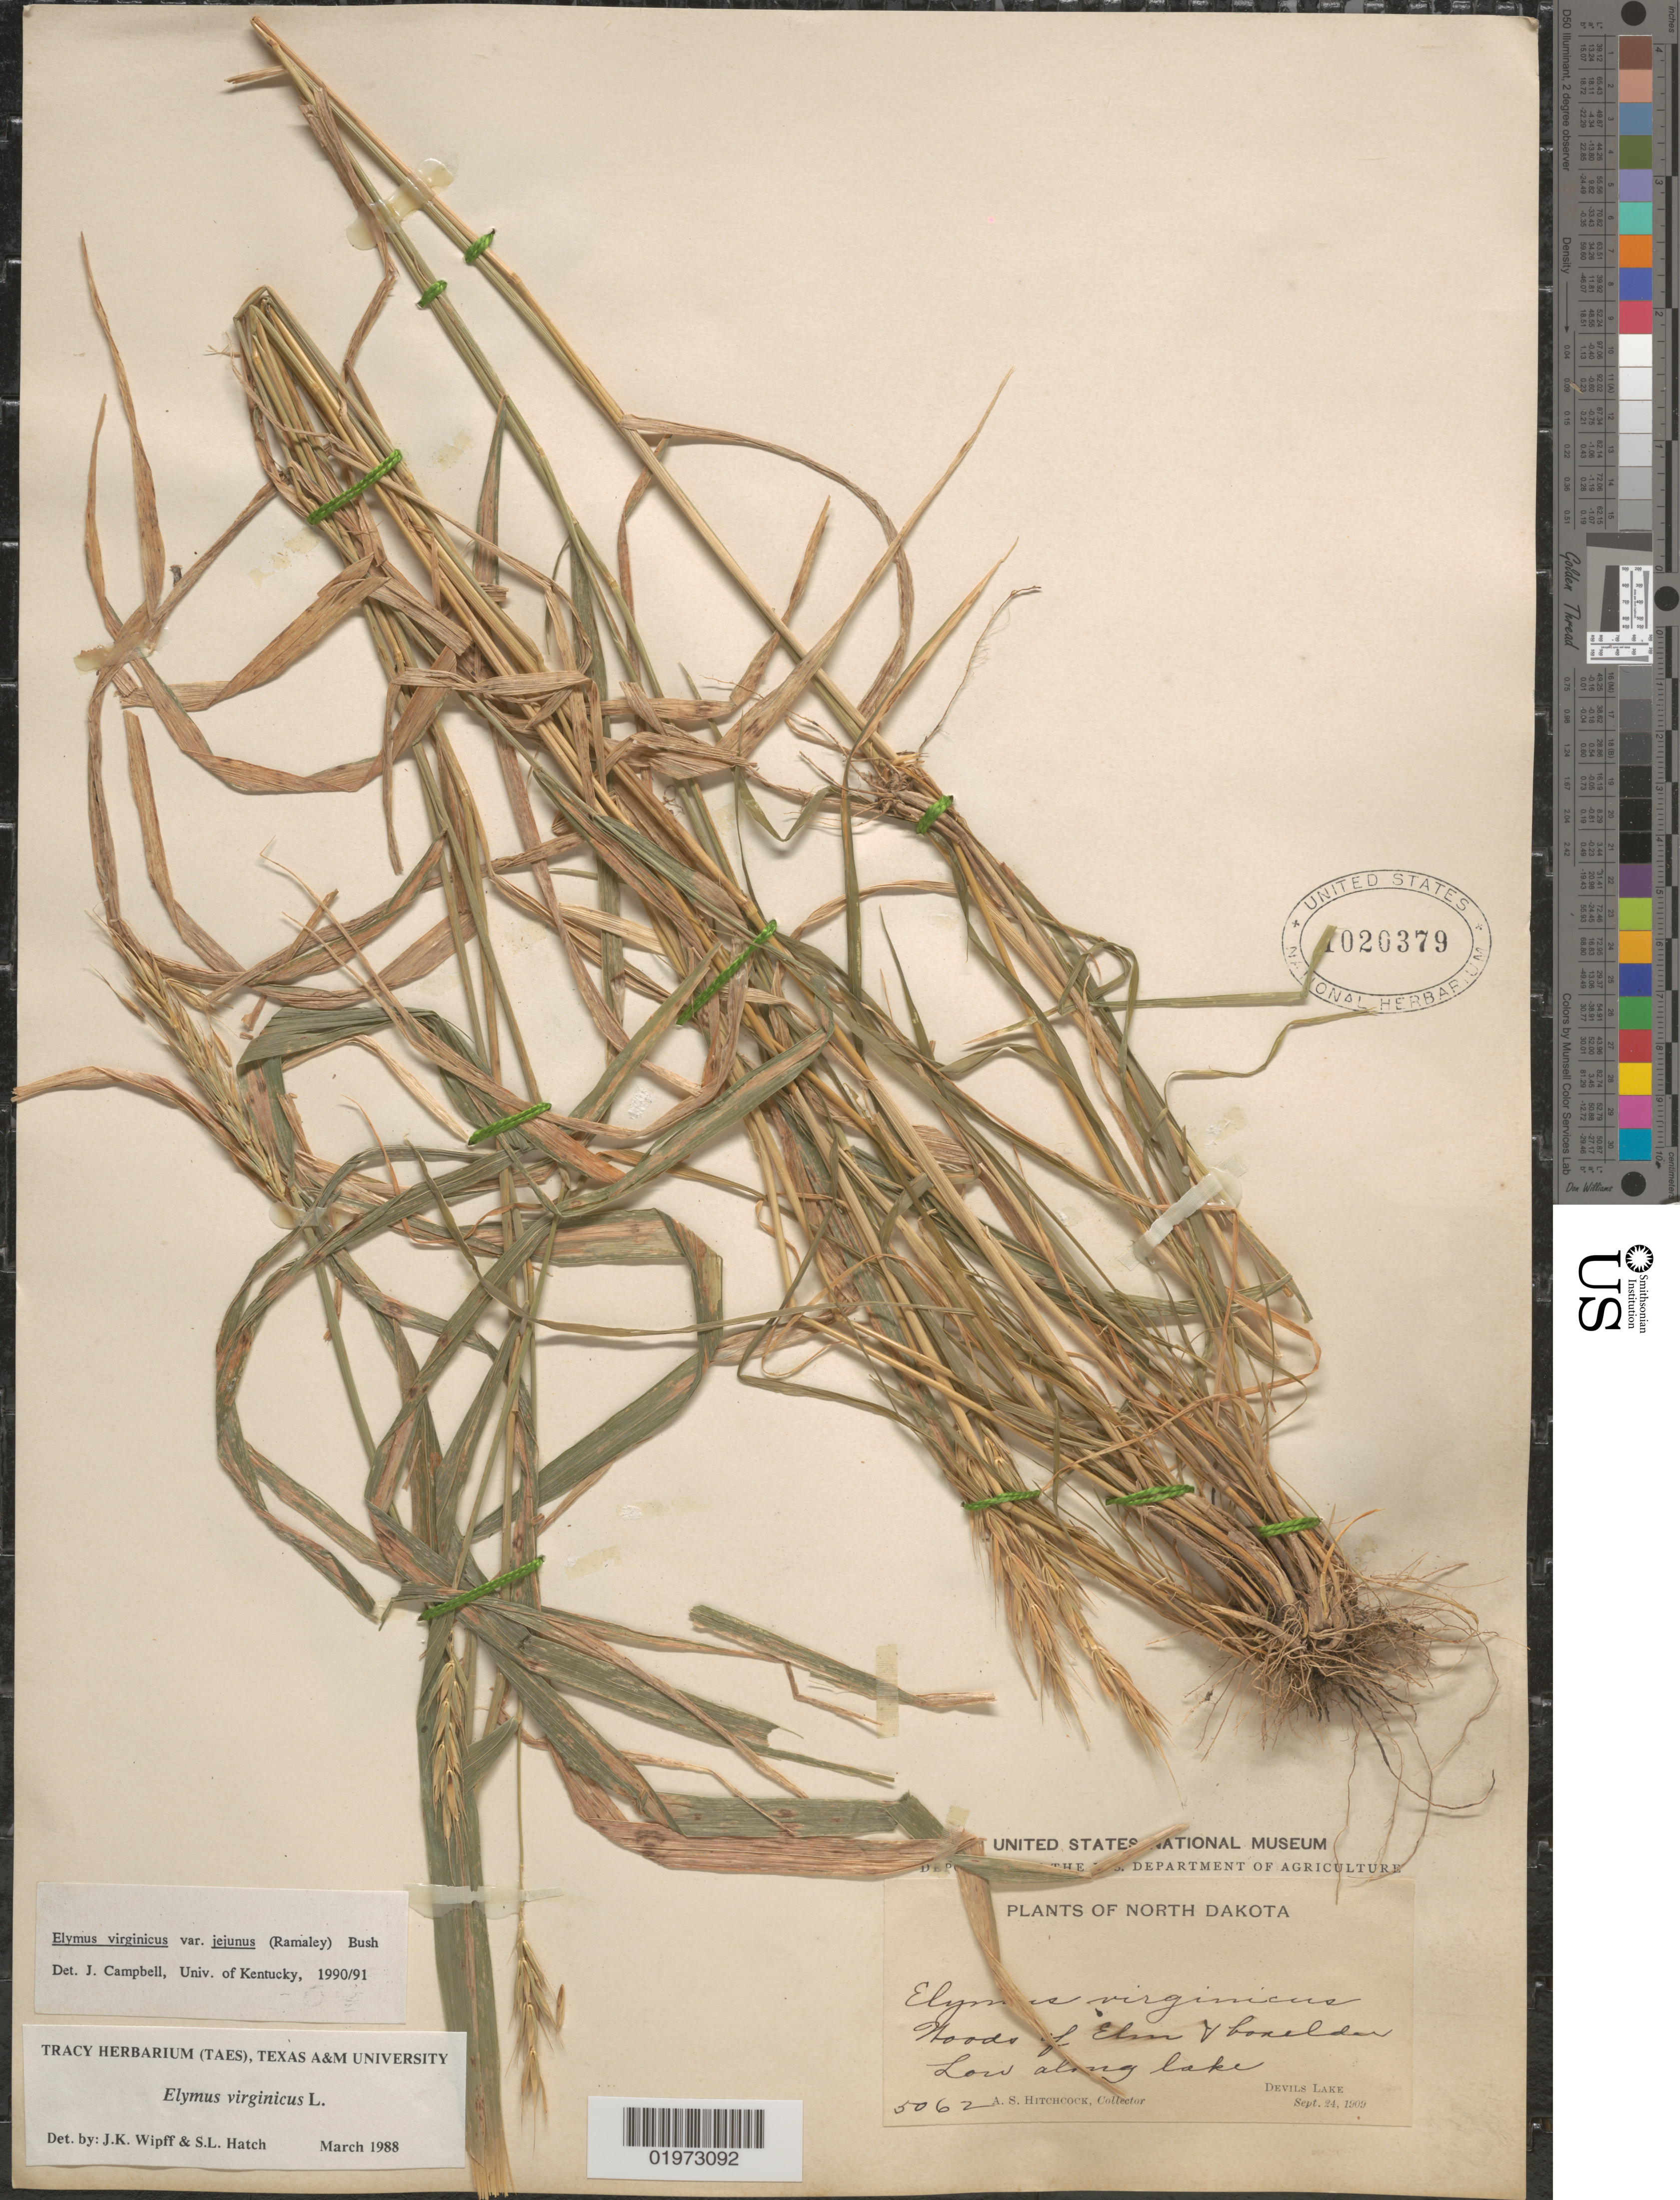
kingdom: Plantae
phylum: Tracheophyta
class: Liliopsida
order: Poales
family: Poaceae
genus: Elymus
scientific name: Elymus virginicus var. virginicus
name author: L.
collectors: A. S. Hitchcock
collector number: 5062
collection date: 1909-09-24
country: United States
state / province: North Dakota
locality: Low along lake. Devils Lake.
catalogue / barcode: US 1020379